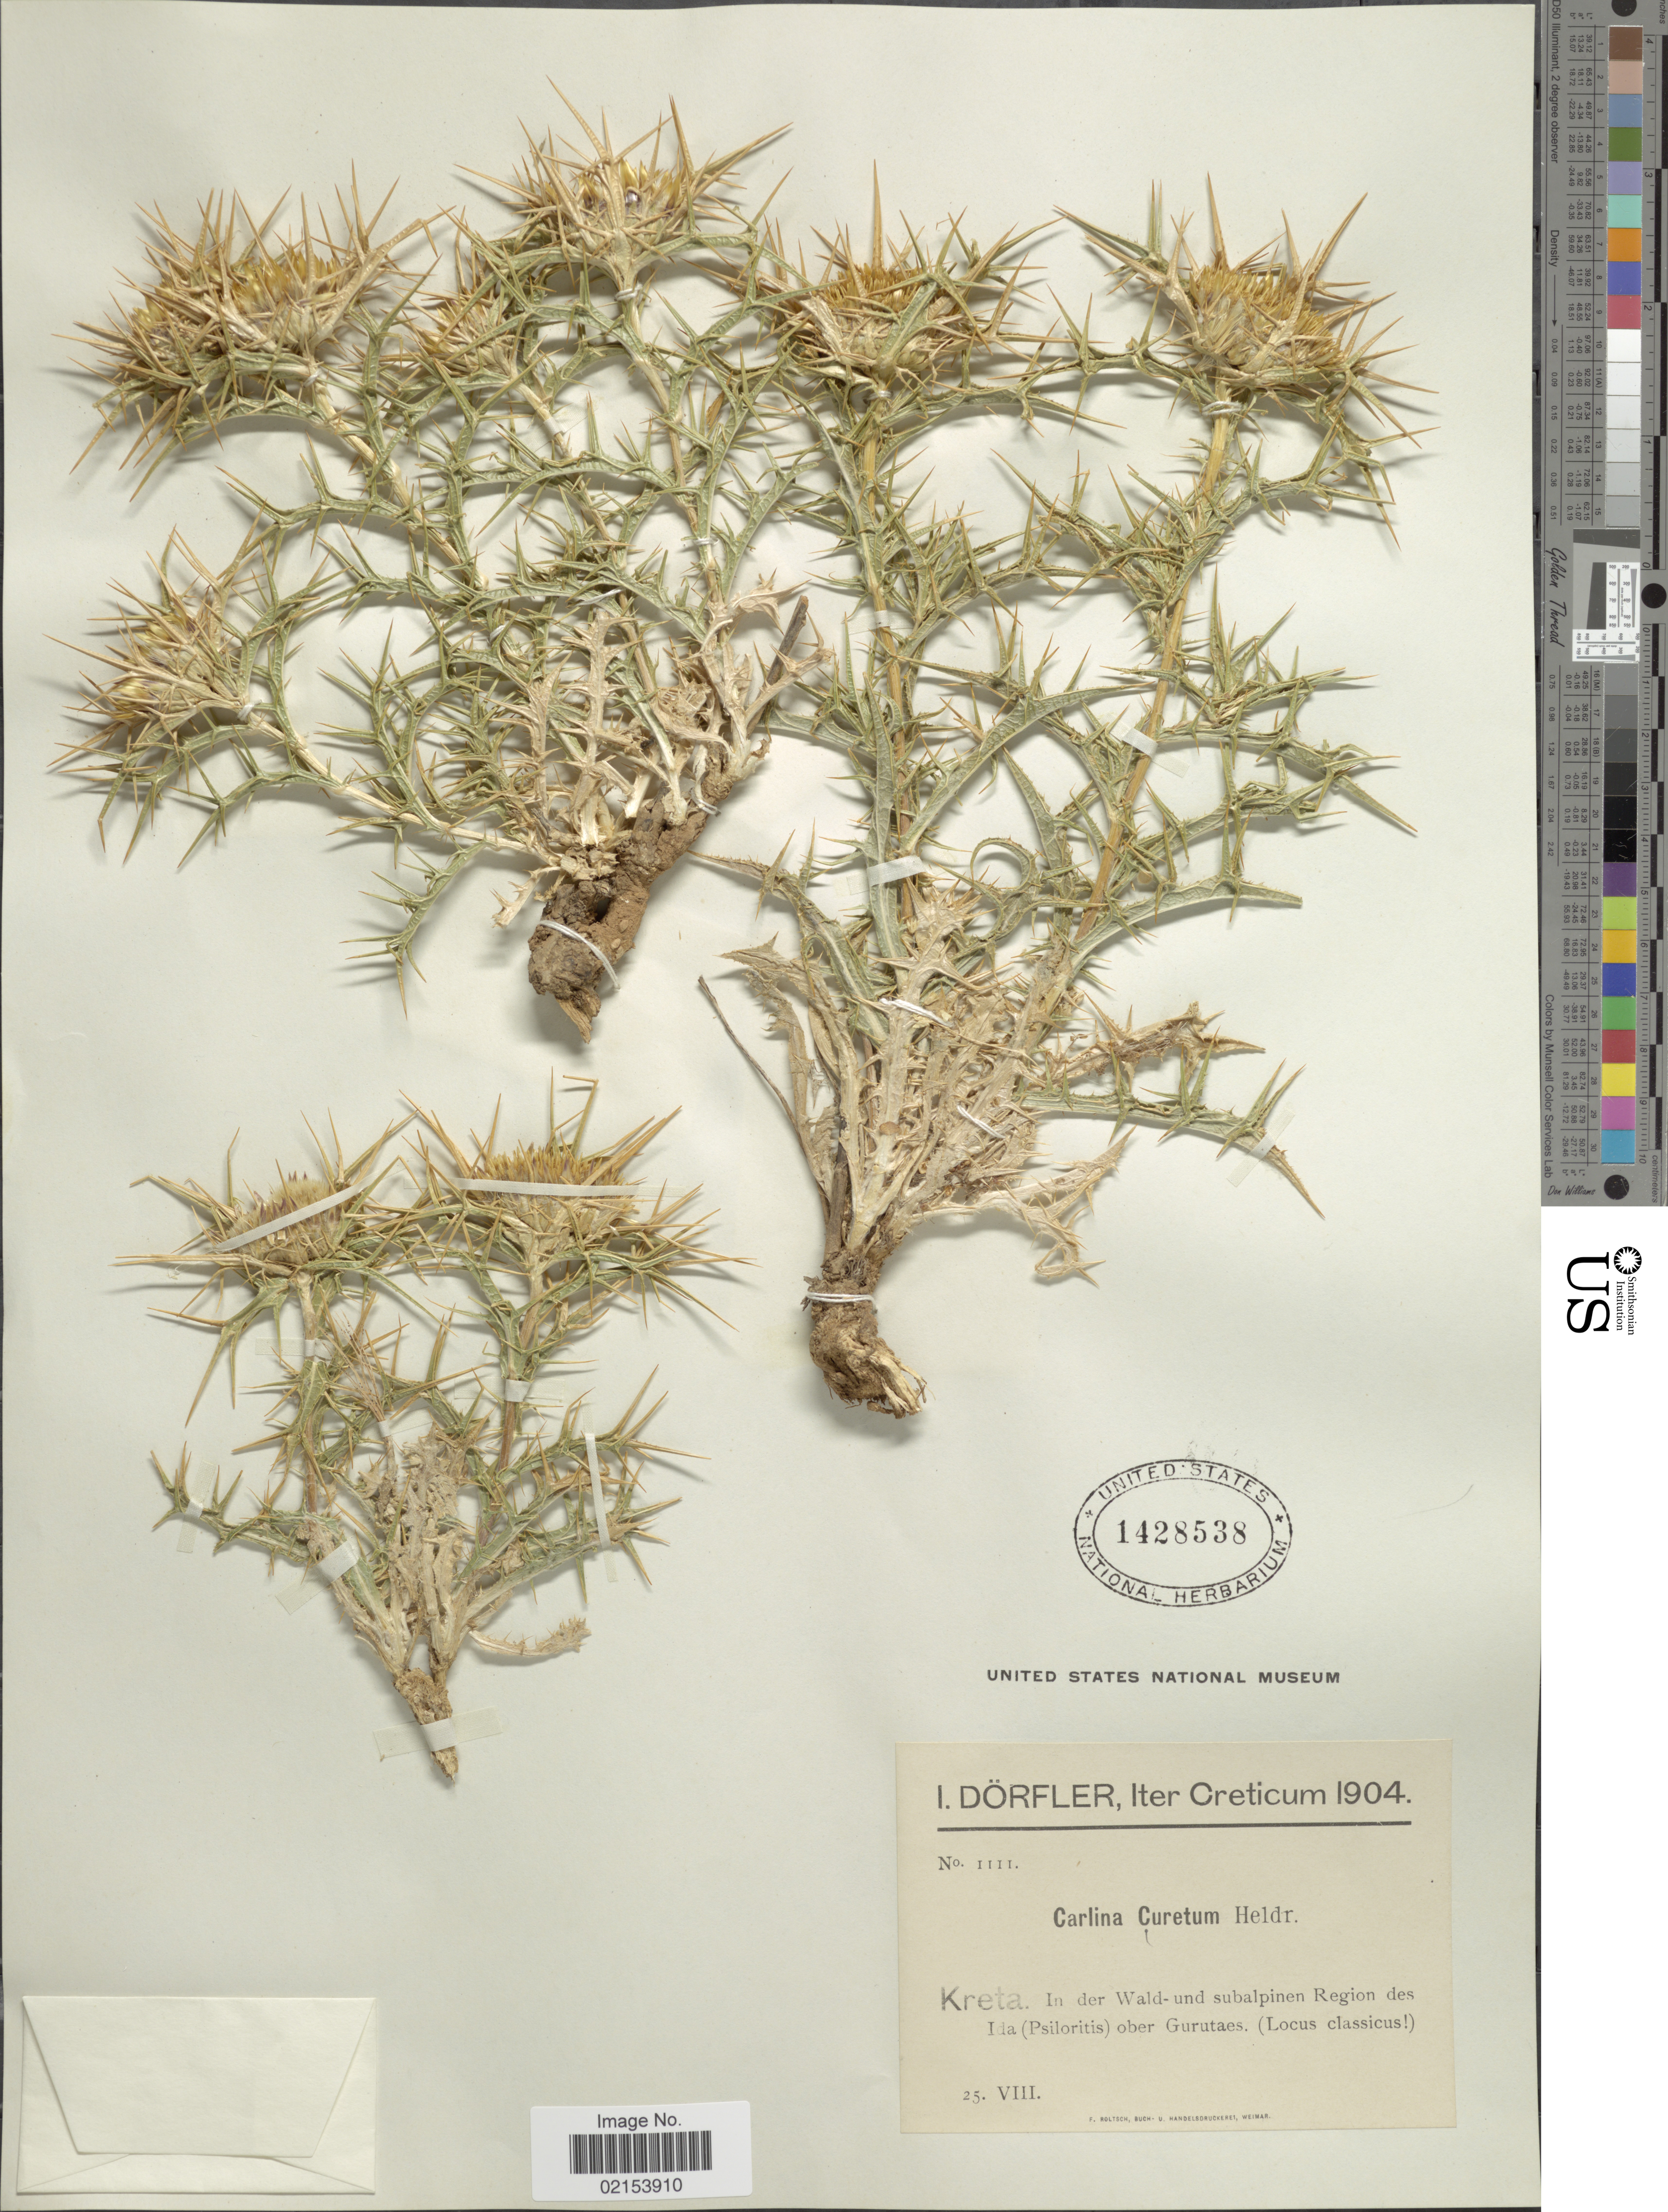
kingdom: Plantae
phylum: Tracheophyta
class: Magnoliopsida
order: Asterales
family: Asteraceae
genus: Carlina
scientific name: Carlina curetum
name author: Heldr.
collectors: I. Dörfler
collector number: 1111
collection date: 1904-08-25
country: Greece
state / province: Crete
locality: Kreta. In der Wald-Und subalpinen Region des Ida (Psiloritis) ober Gurutaes. Creticum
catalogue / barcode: US 1428538